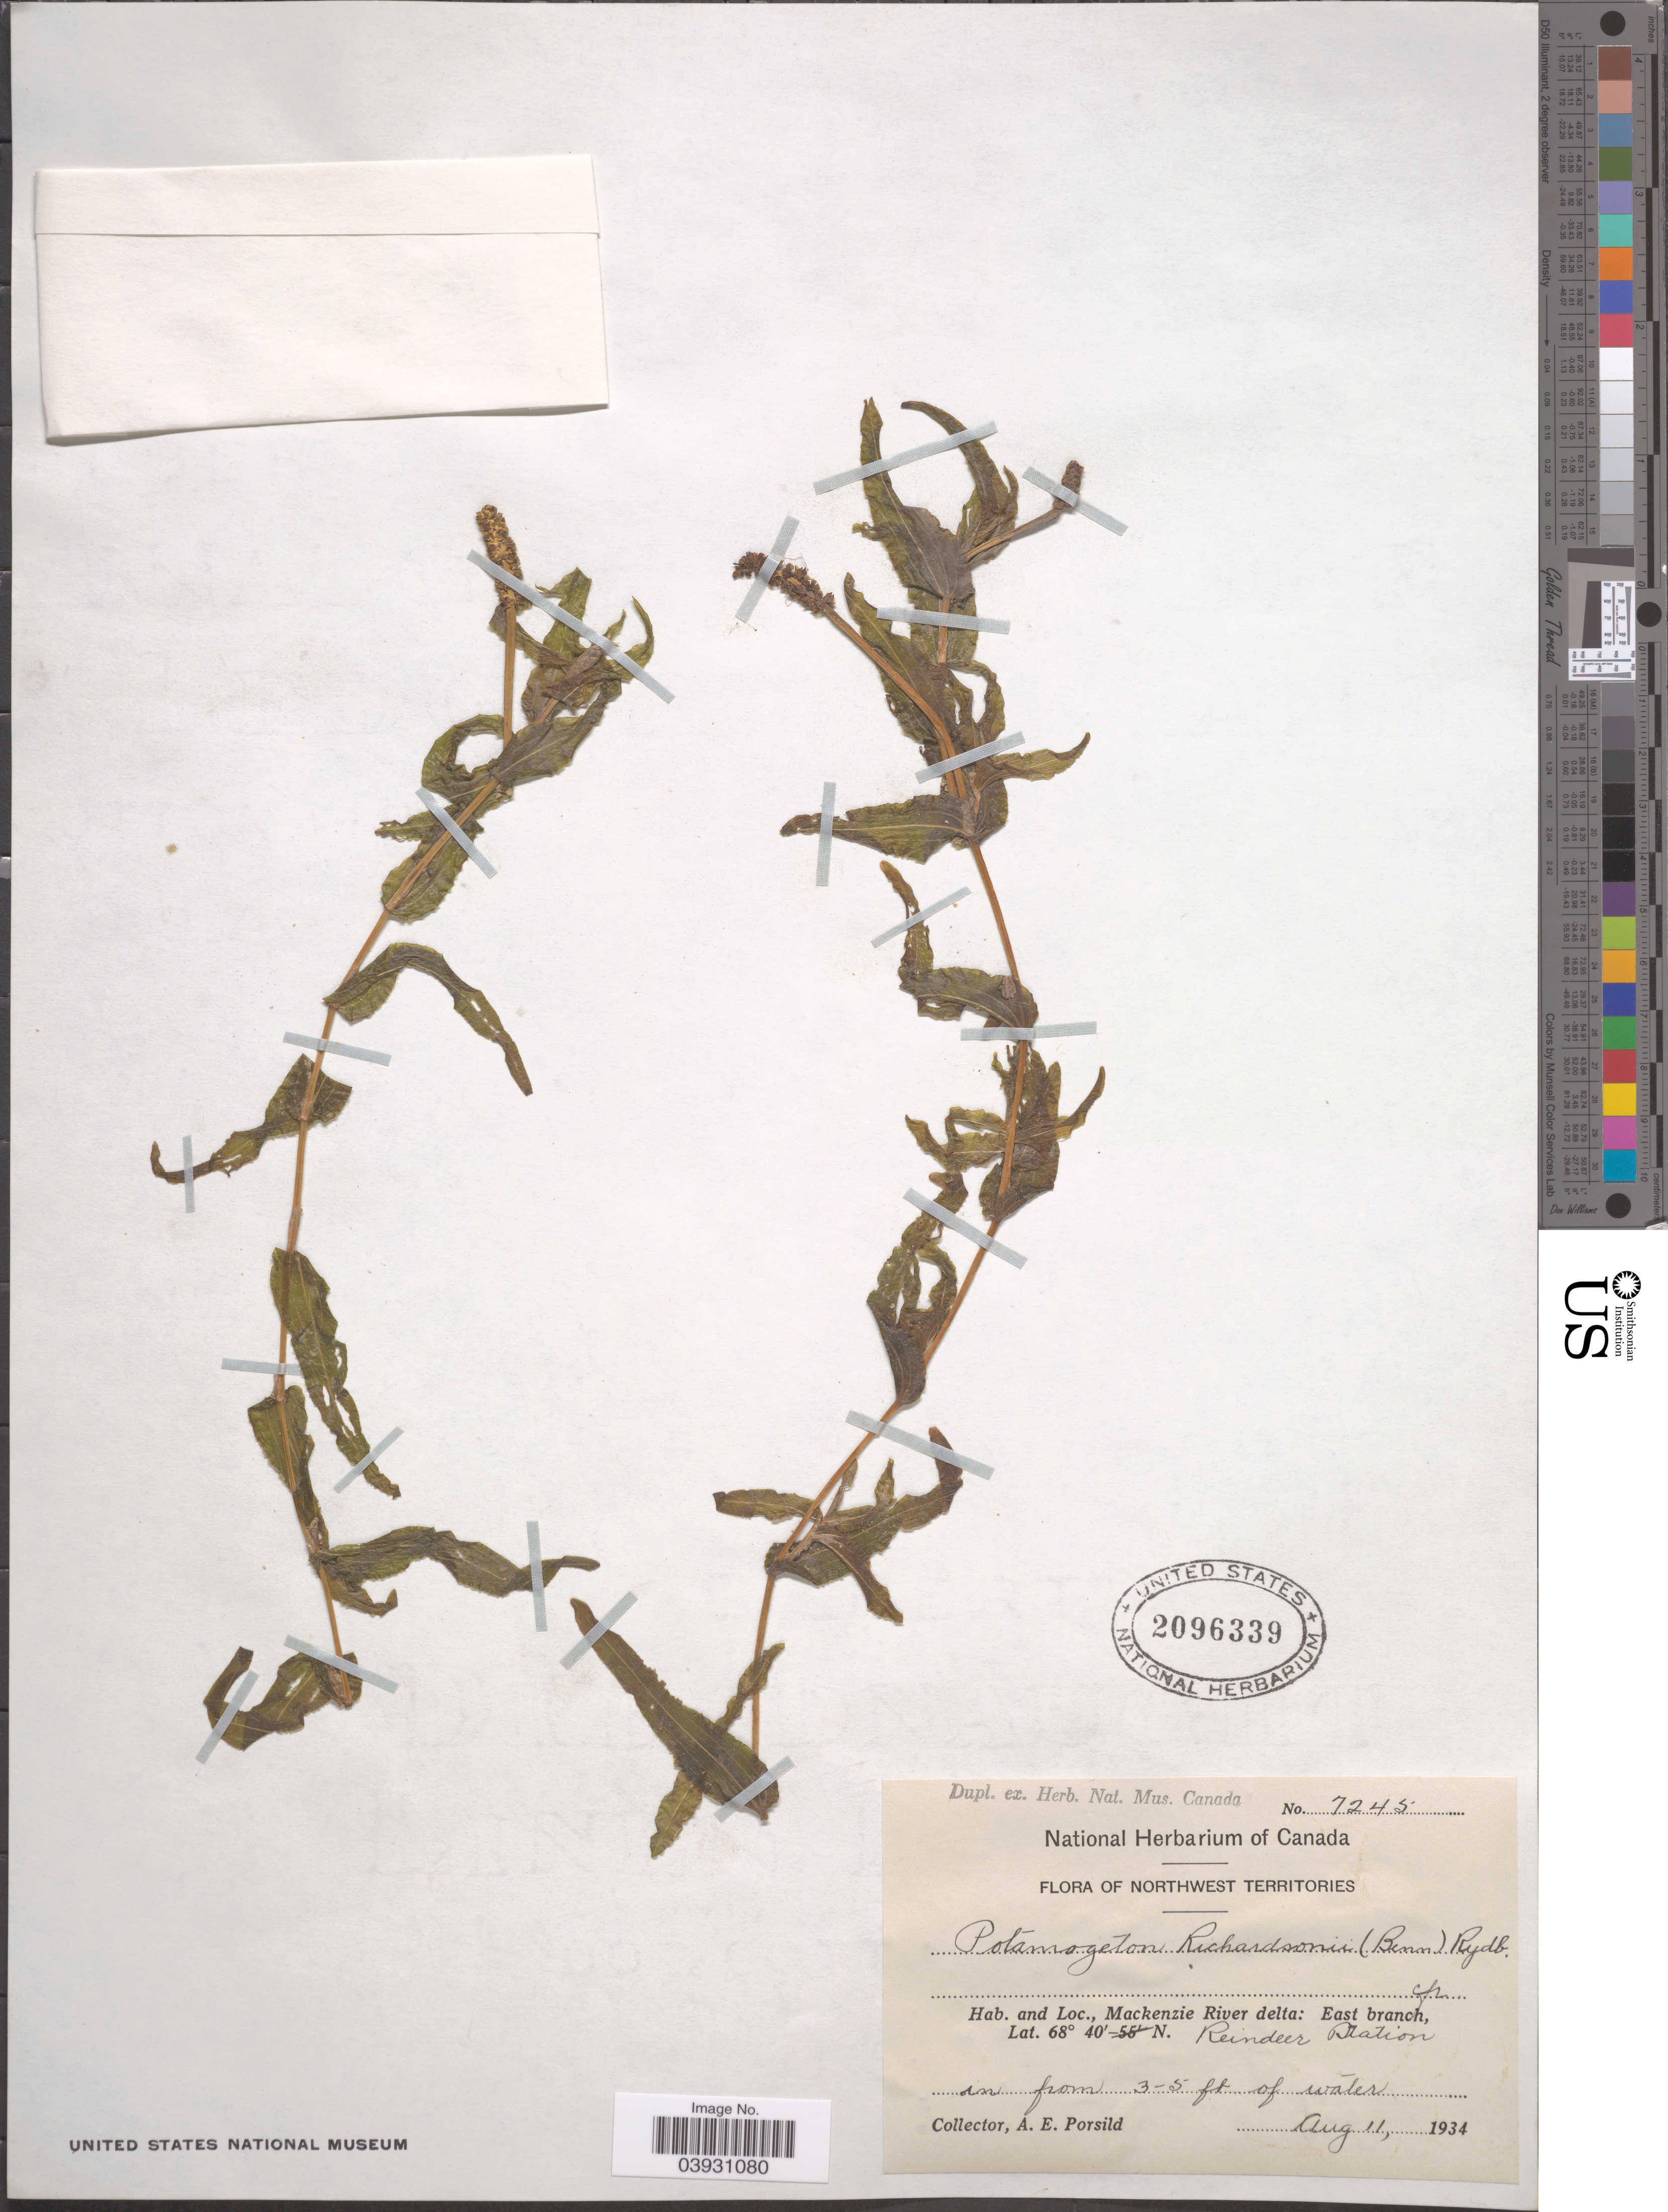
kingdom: Plantae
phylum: Tracheophyta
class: Liliopsida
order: Alismatales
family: Potamogetonaceae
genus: Potamogeton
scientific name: Potamogeton richardsonii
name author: (A.W. Benn.) Rydb.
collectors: A. E. Porsild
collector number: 7245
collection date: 1934-08-11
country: Canada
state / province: Northwest Territories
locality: Mackenzie River delta: East branch, Reindeer Station.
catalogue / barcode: US 2096339